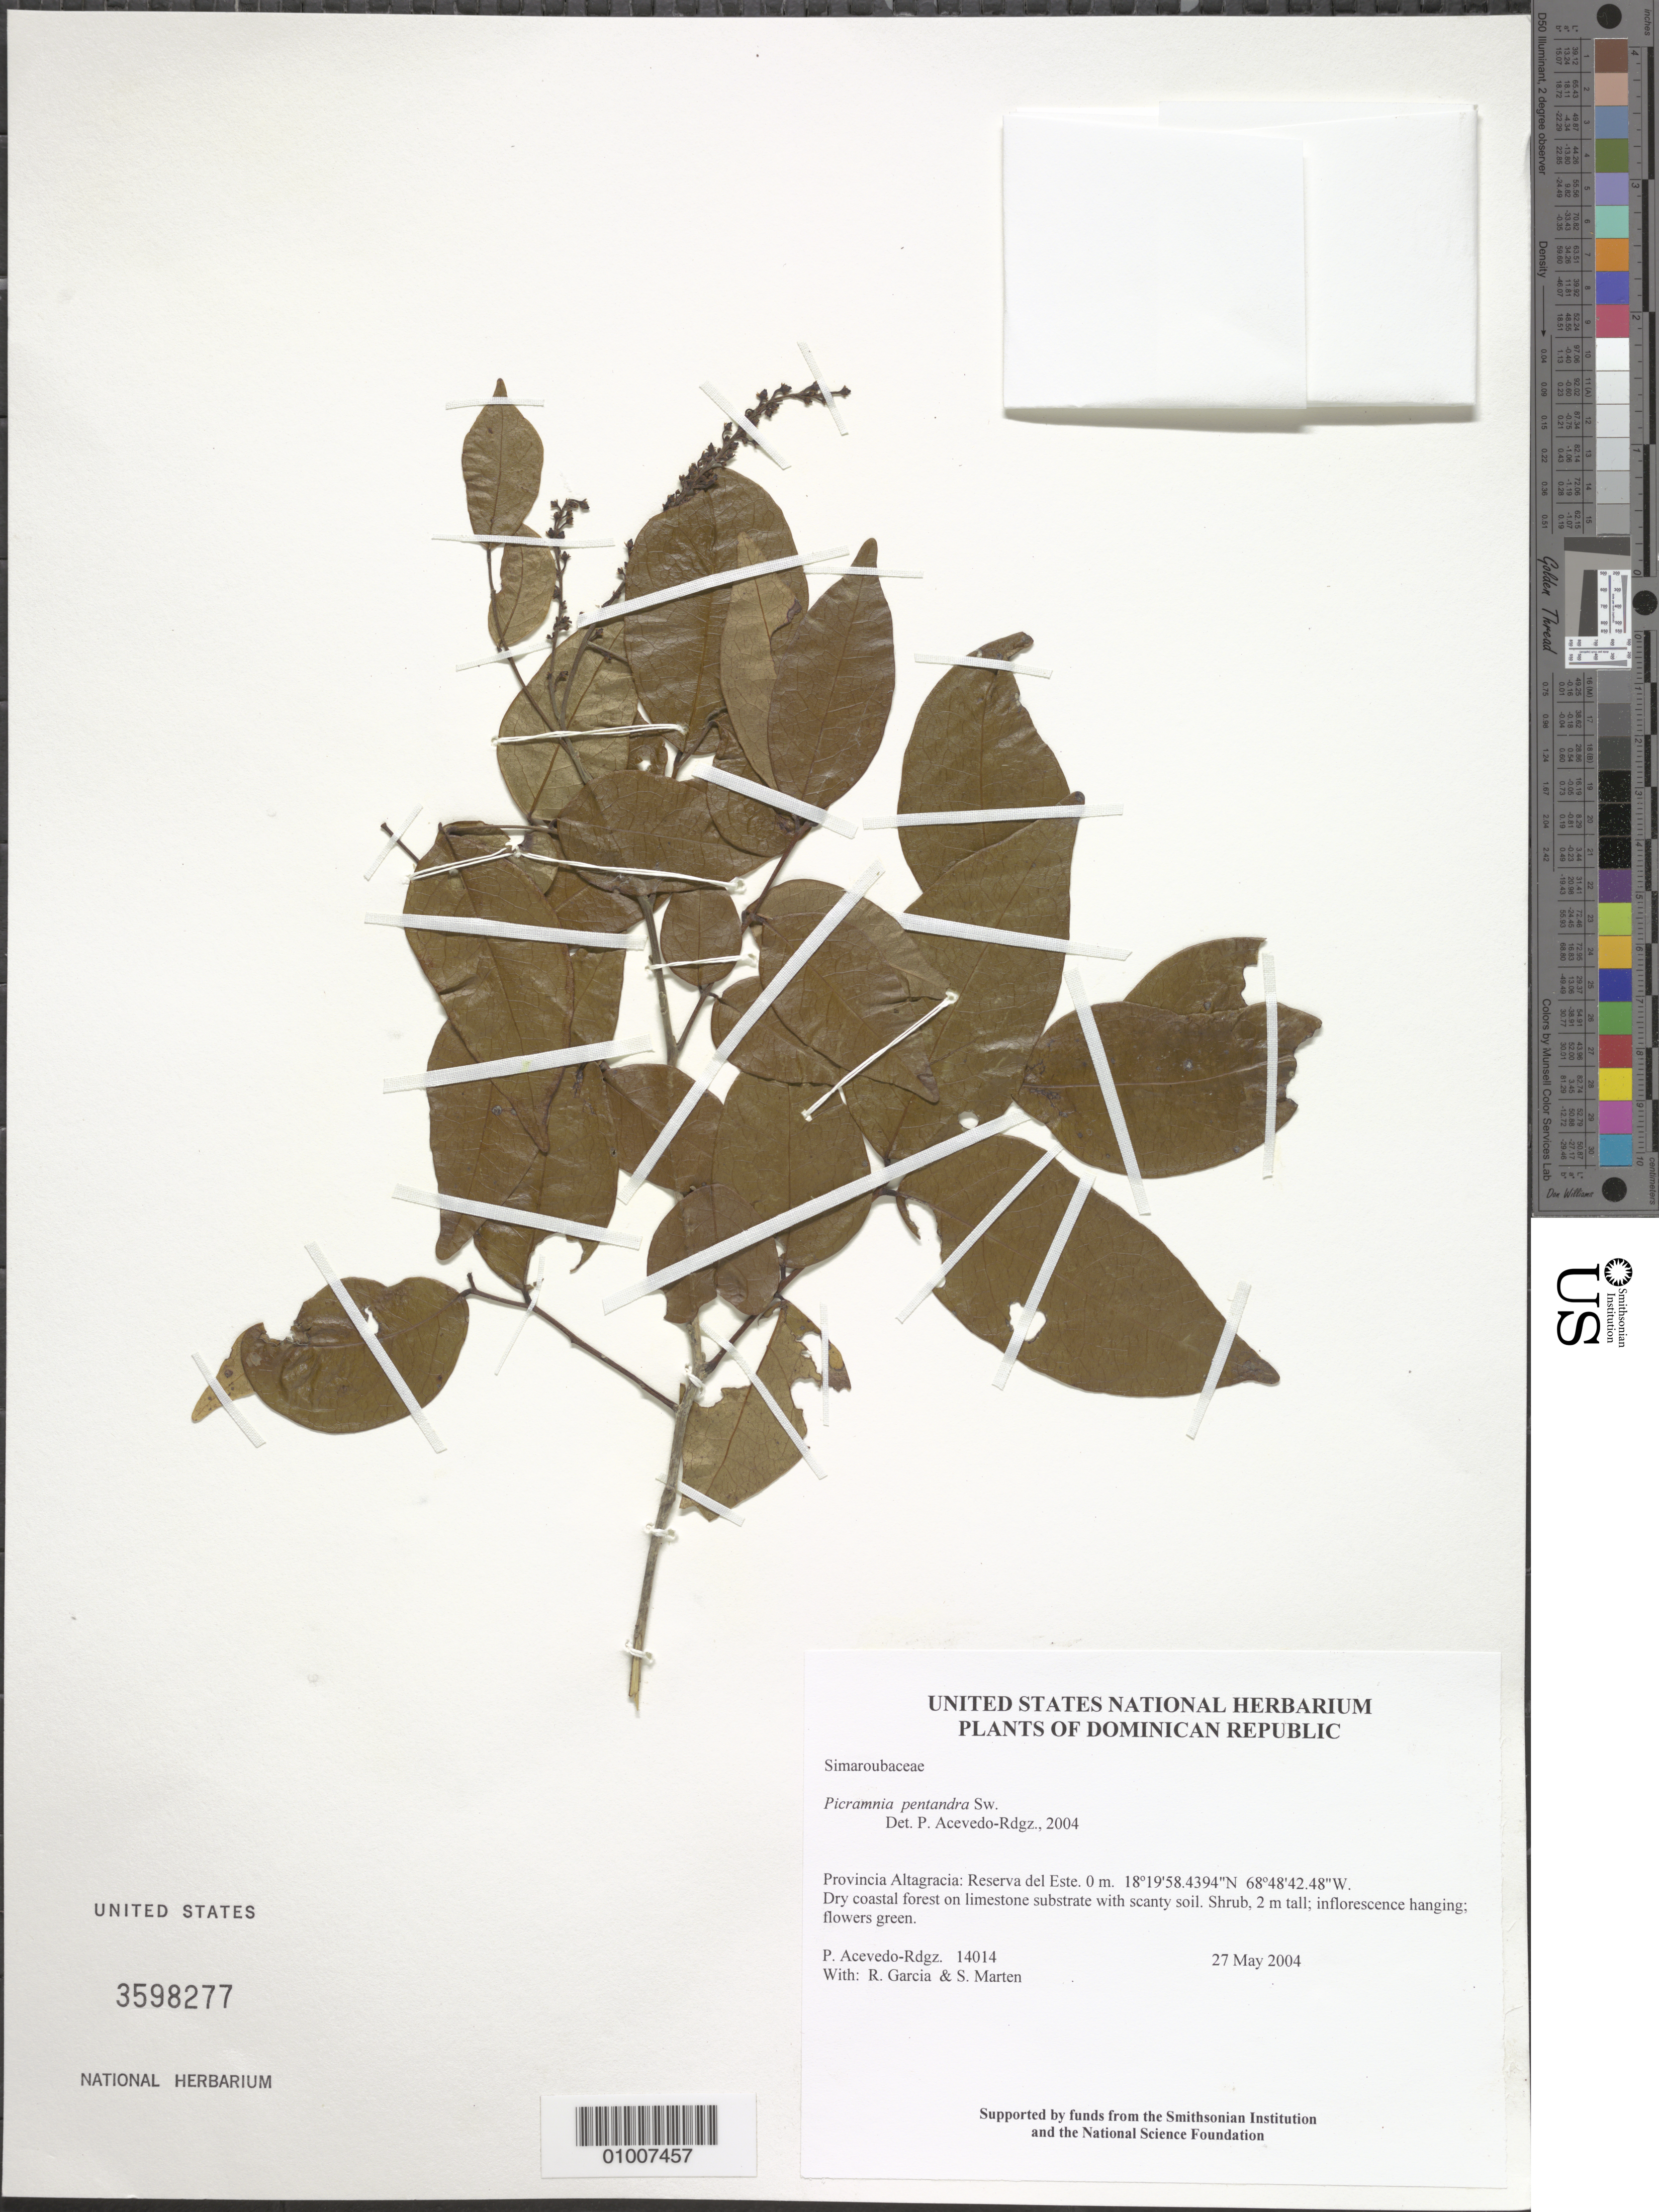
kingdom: Plantae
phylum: Tracheophyta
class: Magnoliopsida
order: Picramniales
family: Picramniaceae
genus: Picramnia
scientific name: Picramnia pentandra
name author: Sw.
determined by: Acevedo-Rodríguez, P., (BOT), Smithsonian Institution - National Museum of Natural History (UNITED STATES)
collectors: P. Acevedo-Rodr., R. G. García & S. Marten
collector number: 14014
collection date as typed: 27 May 2004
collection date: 2004-05-27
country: Dominican Republic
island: Hispaniola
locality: Provincia Altagracia: Reserva del Este.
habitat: Dry coastal forest on limestone substrate with scanty soil.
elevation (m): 0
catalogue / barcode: US 3598277